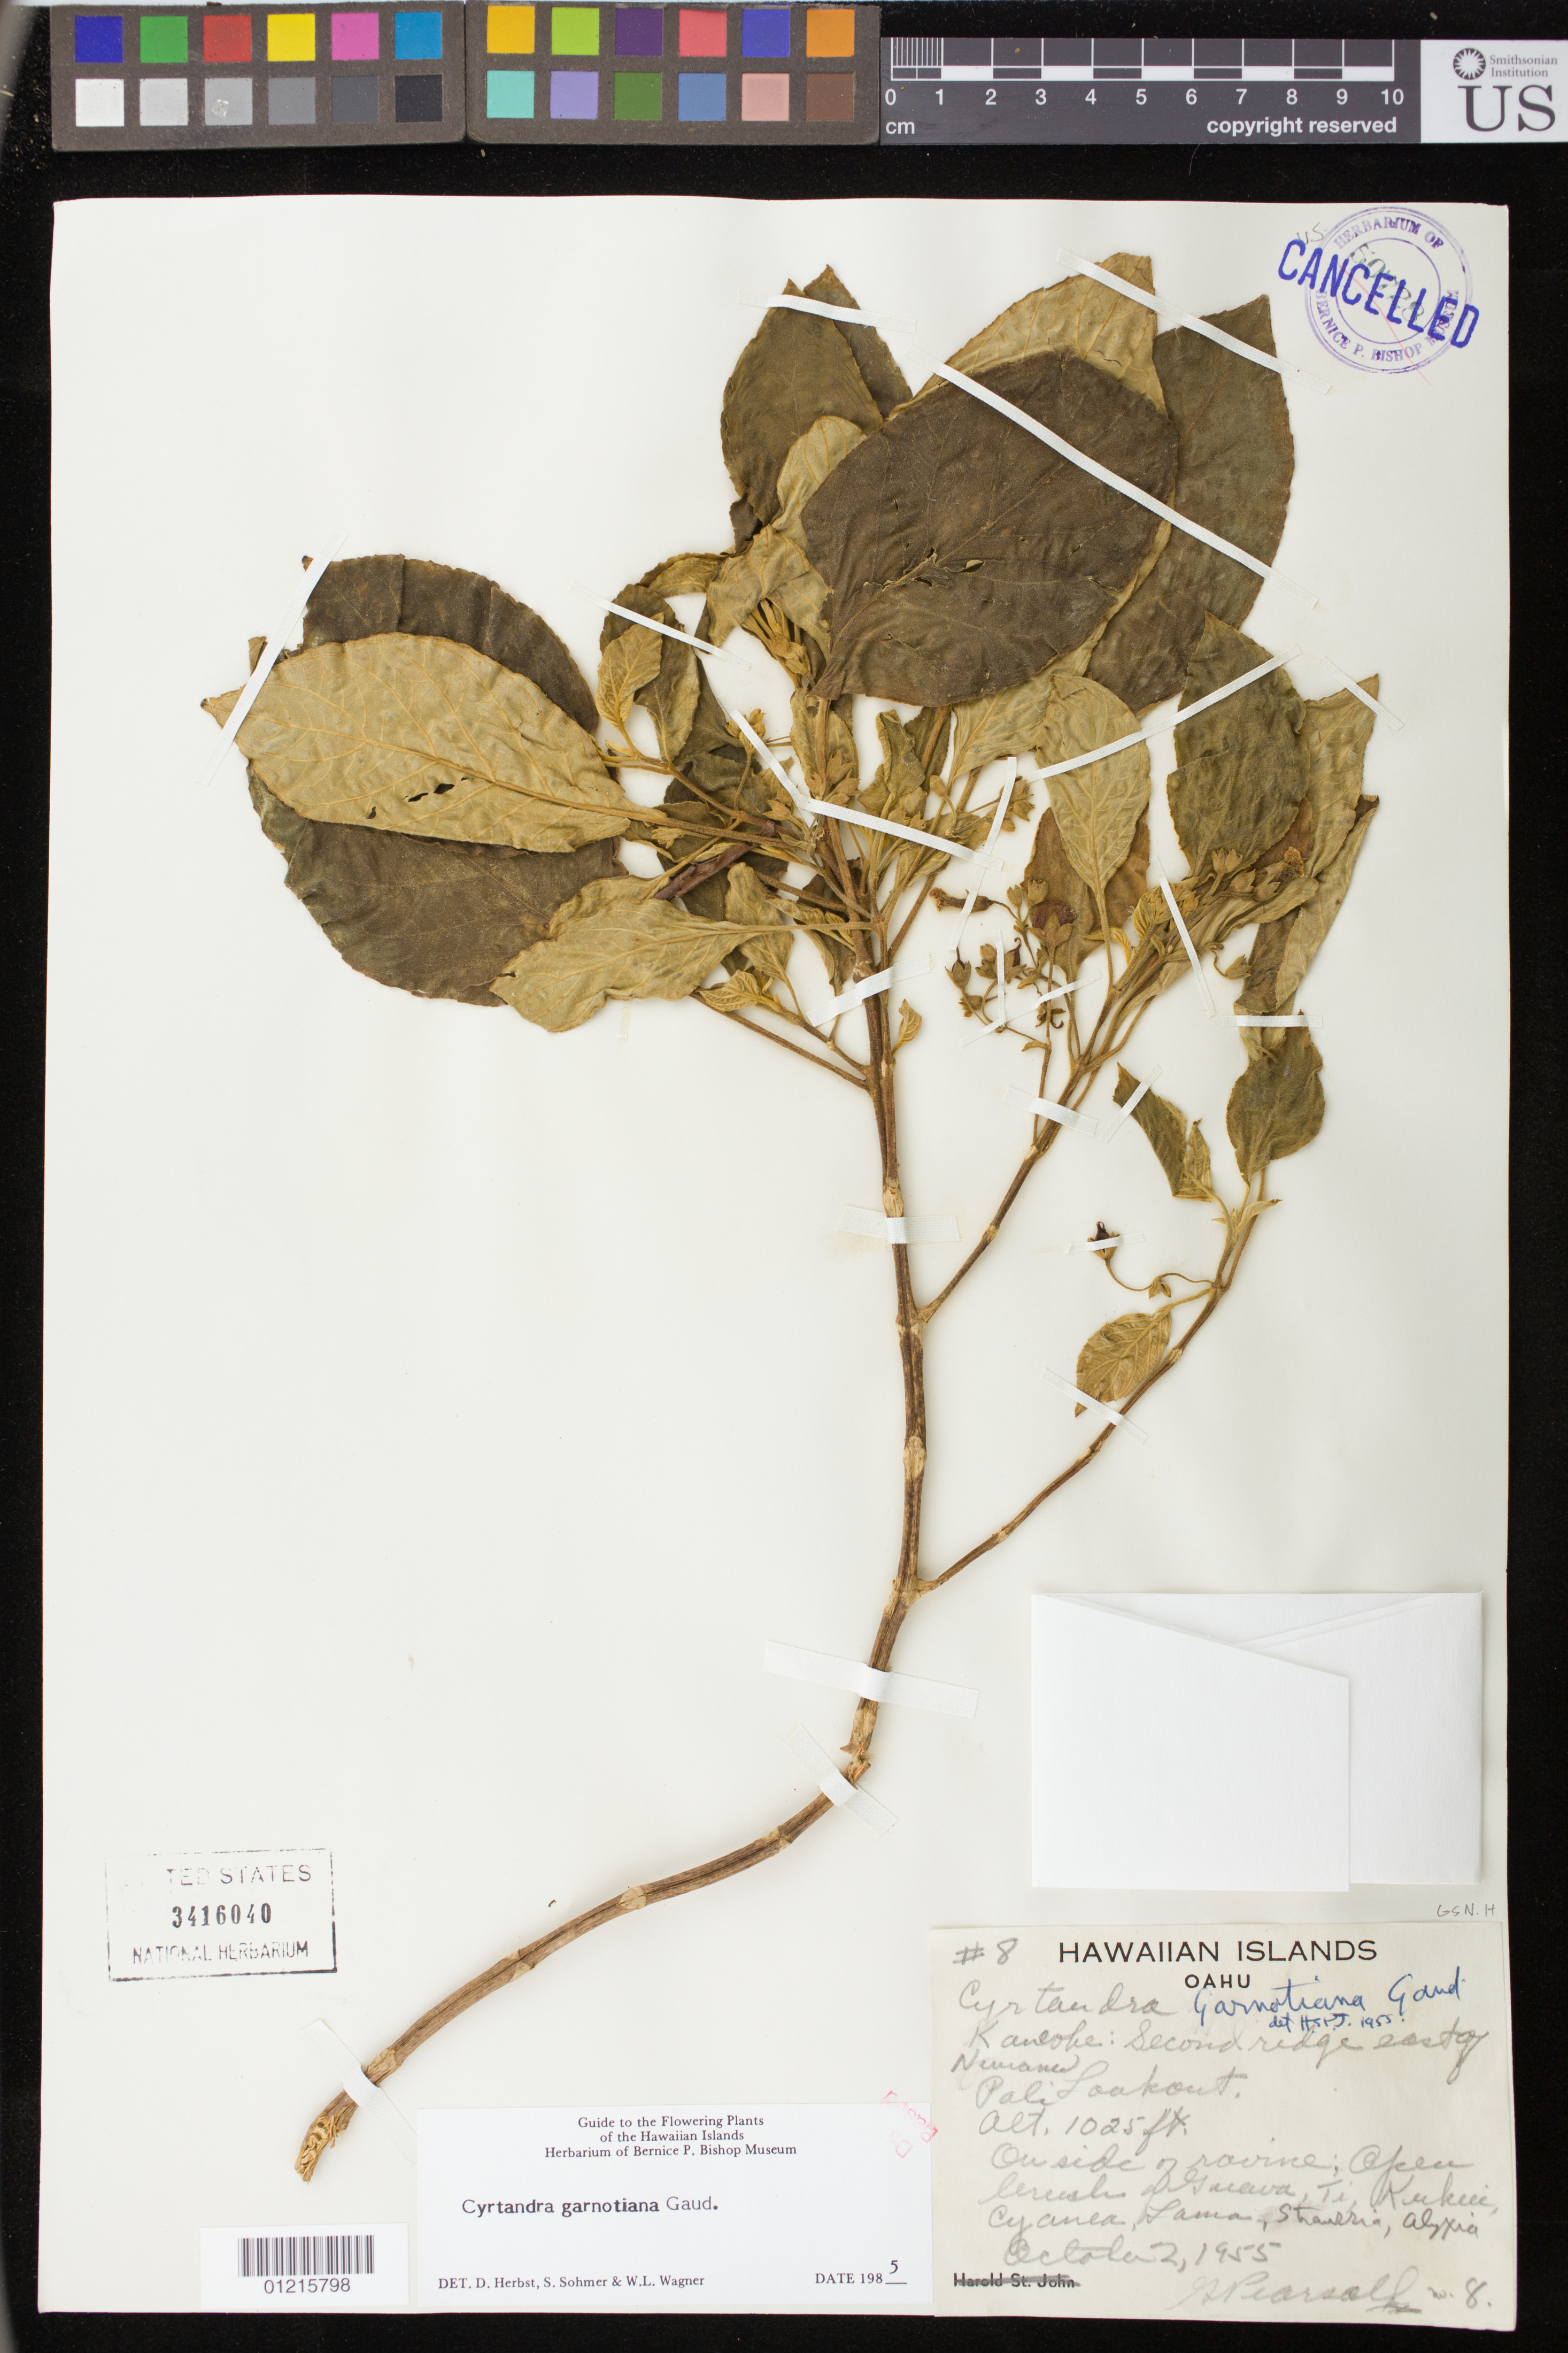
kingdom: Plantae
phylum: Tracheophyta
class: Magnoliopsida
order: Lamiales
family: Gesneriaceae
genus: Cyrtandra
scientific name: Cyrtandra garnotiana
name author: Gaudich.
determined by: Herbst, D. R.; Sohmer, S. H.; Wagner, W. L.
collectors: G. Pearsall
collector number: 8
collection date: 1955-10-02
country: United States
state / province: Hawaii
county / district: Honolulu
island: Oahu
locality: Kaneoke, second ridge east of Nuuanu, Pali Lookout, on side of ravine.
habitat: Open brush.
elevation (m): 312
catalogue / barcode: US 3416040